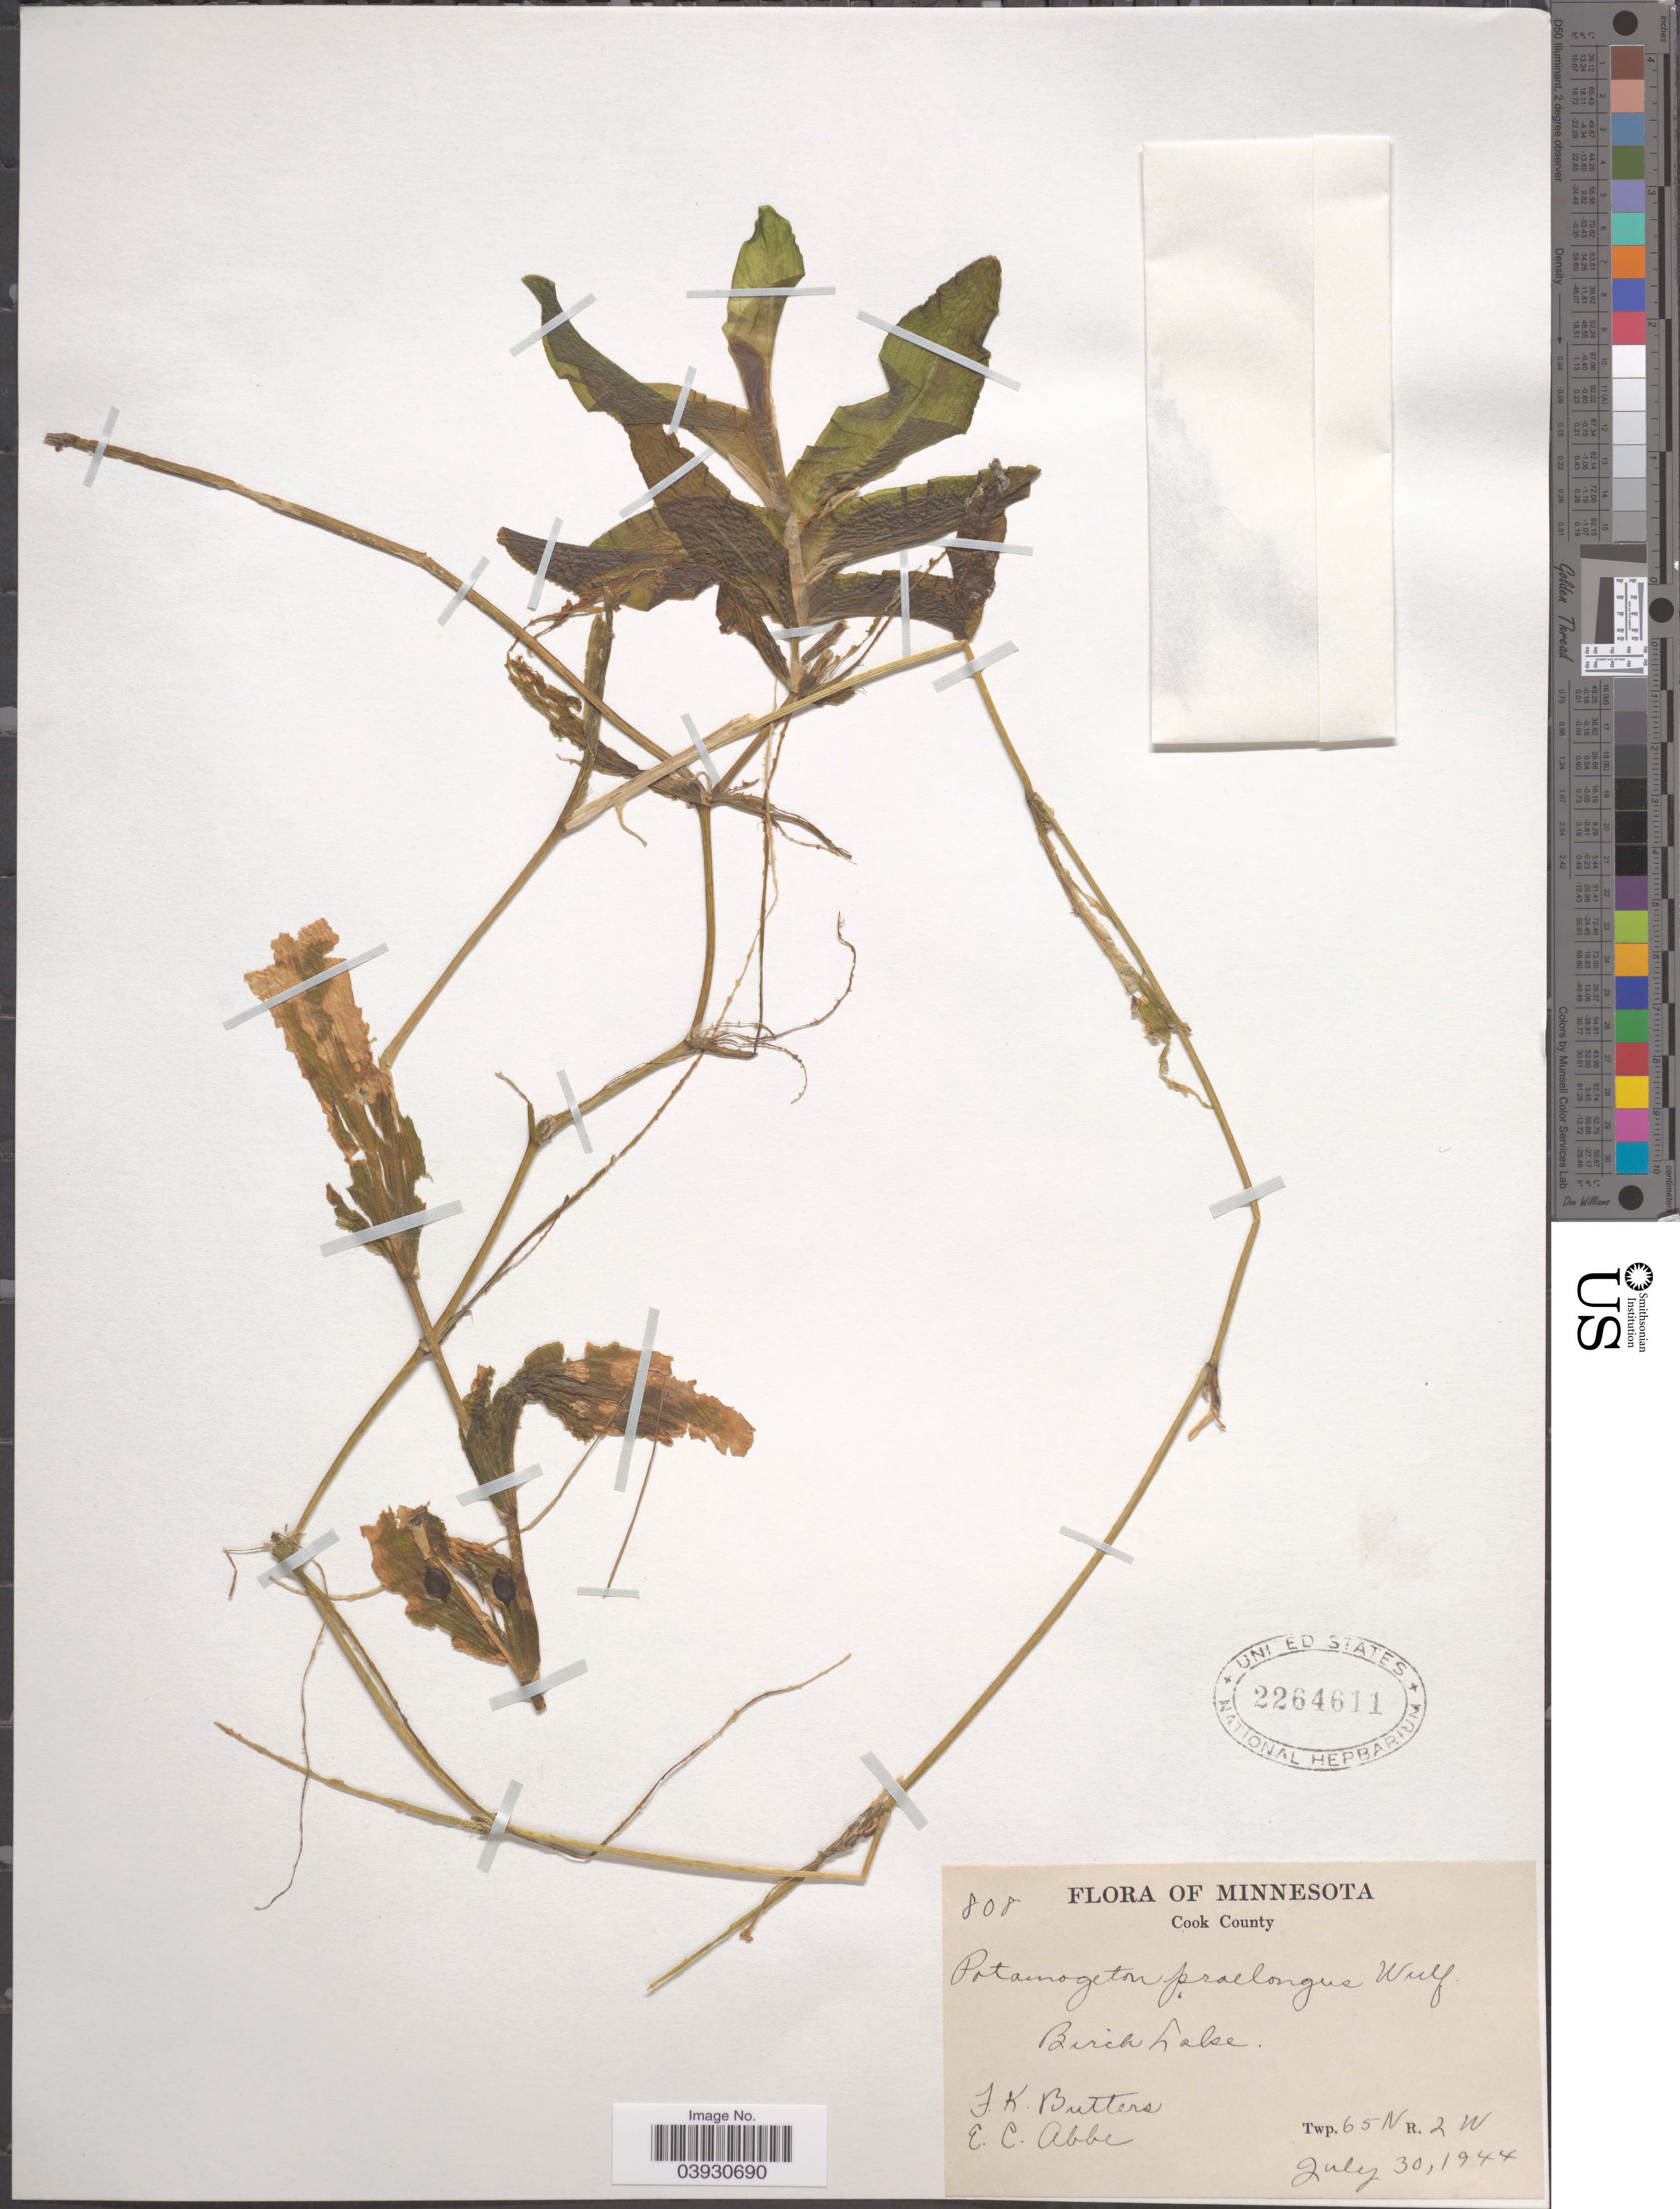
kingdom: Plantae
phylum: Tracheophyta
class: Liliopsida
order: Alismatales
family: Potamogetonaceae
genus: Potamogeton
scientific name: Potamogeton praelongus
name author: Wulfen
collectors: F. K. Butters & E. C. Abbe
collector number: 808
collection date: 1944-07-30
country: United States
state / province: Minnesota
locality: Cook County. Birch Lake. Twp. 65N R. 2 W.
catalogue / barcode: US 2264611